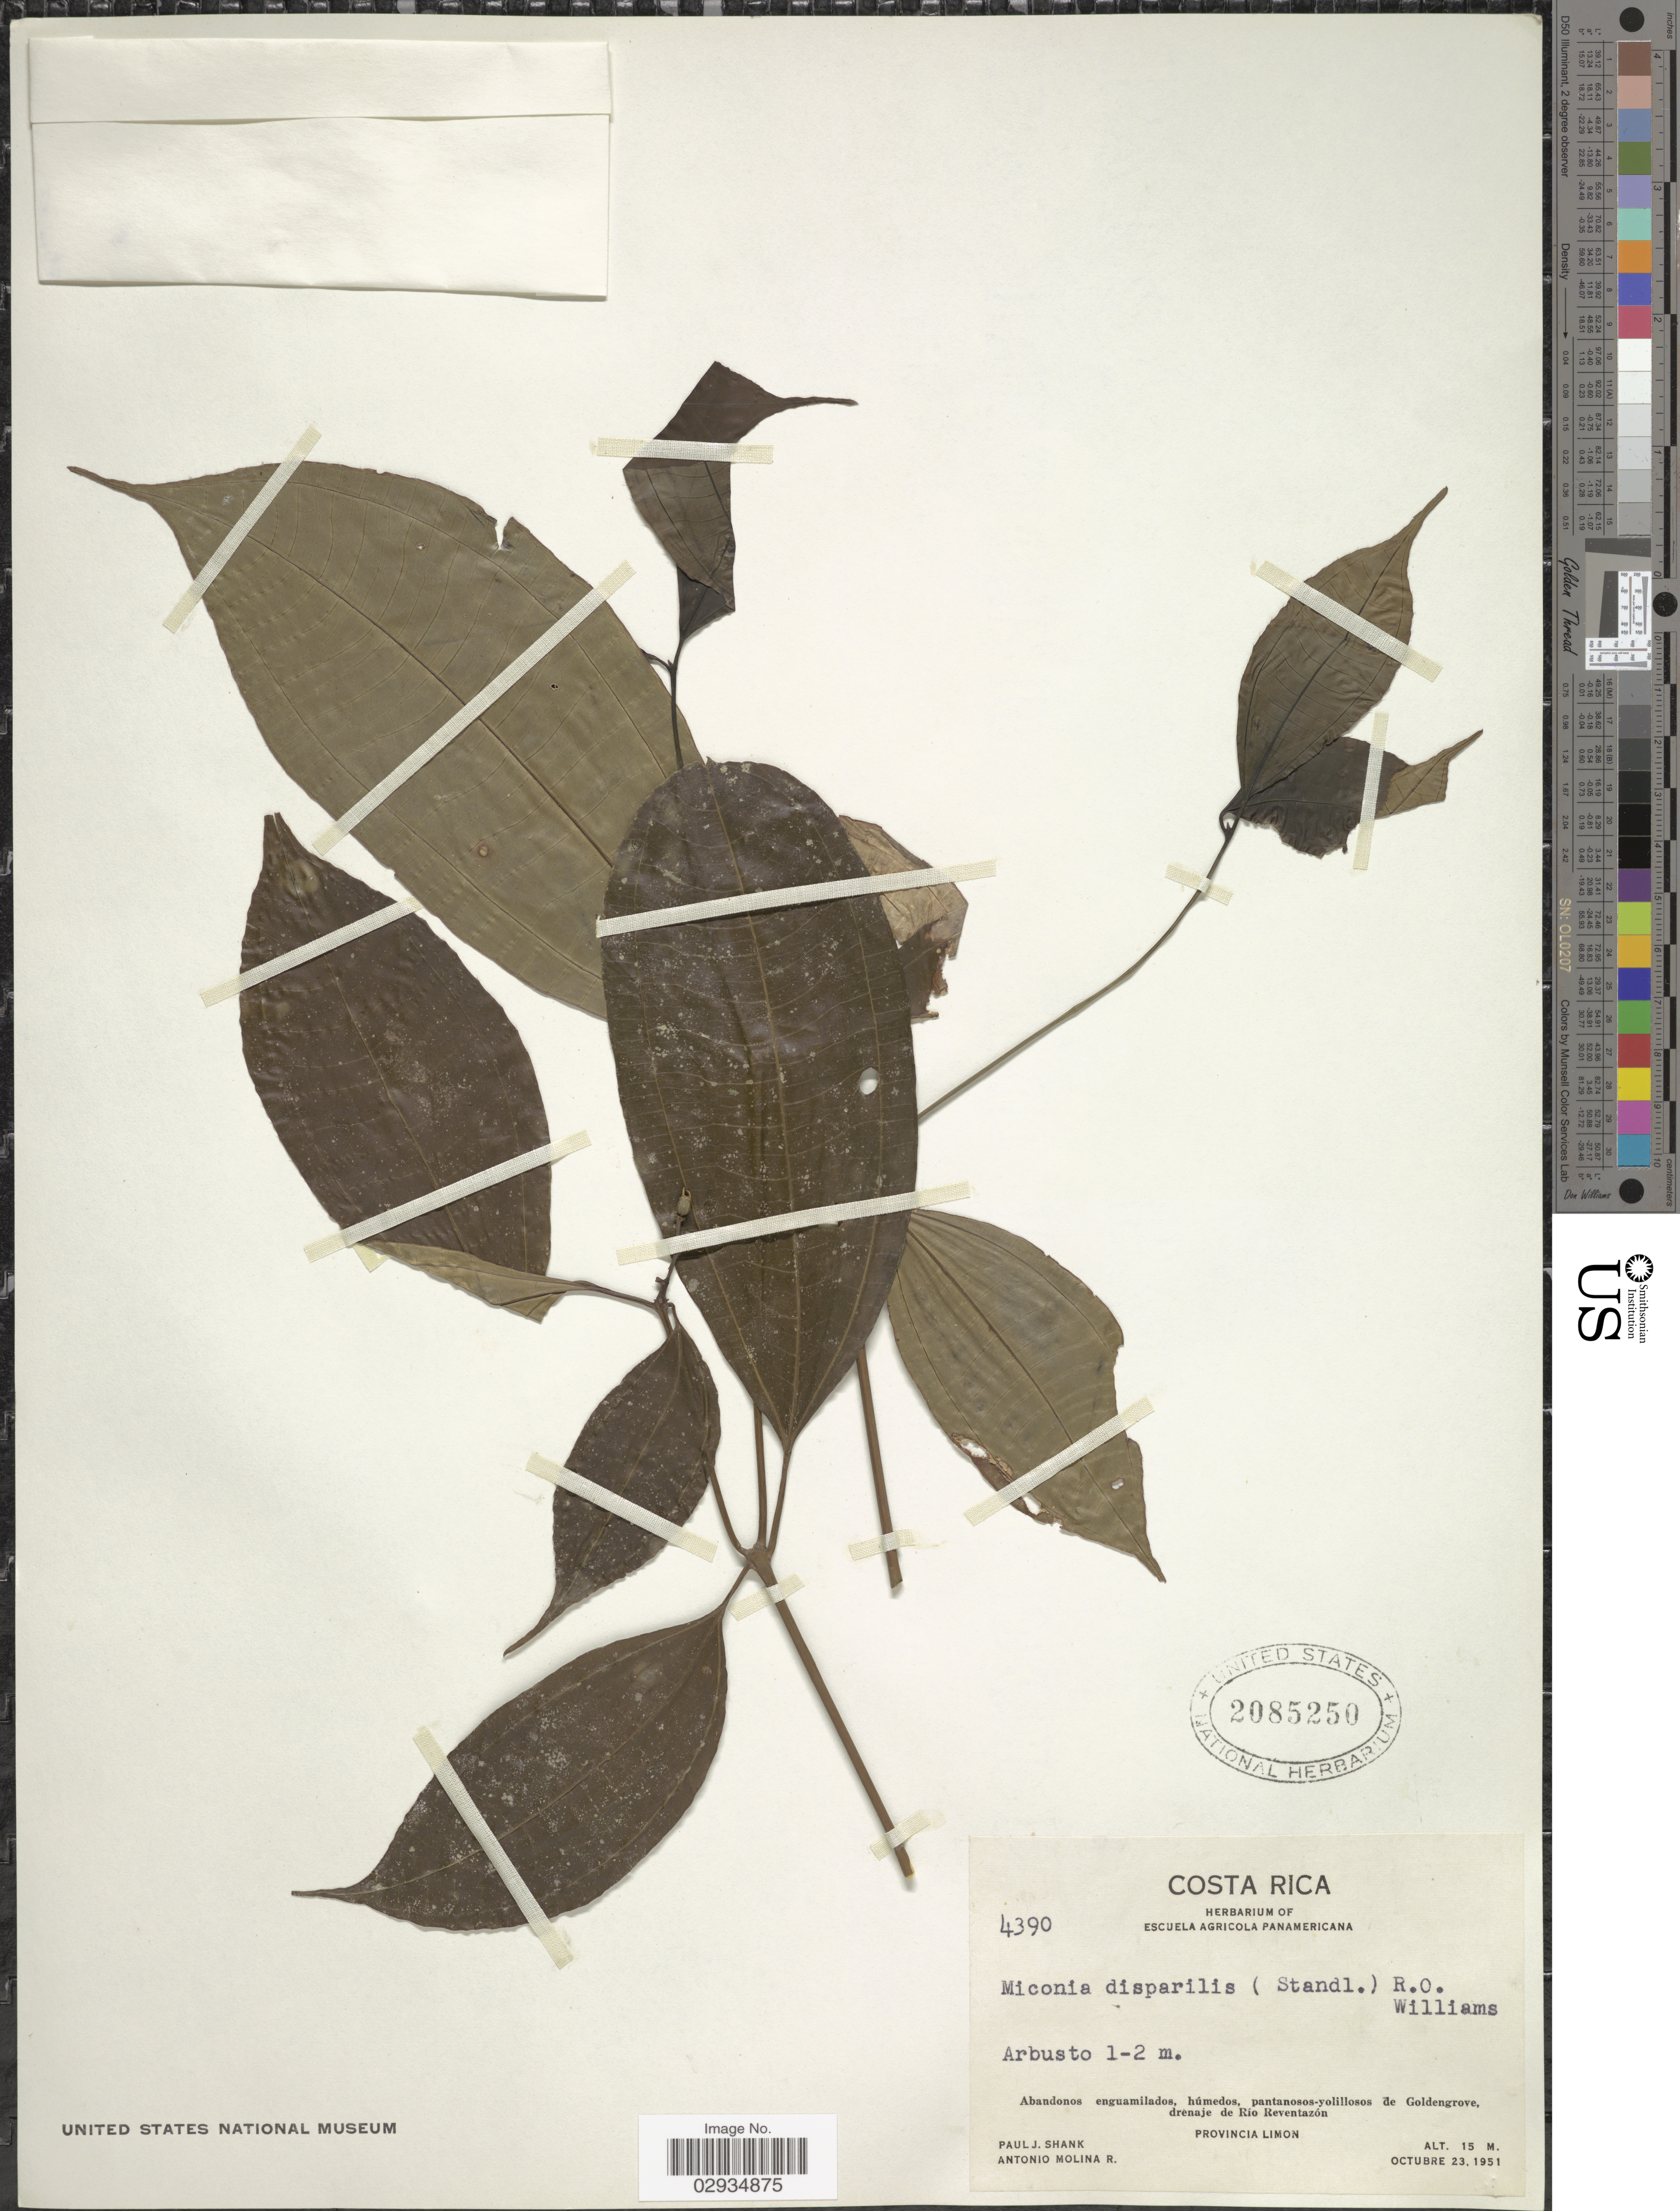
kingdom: Plantae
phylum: Tracheophyta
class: Magnoliopsida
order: Myrtales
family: Melastomataceae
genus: Miconia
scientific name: Miconia lateriflora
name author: Cogn.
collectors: P. J. Shank & A. Molina R.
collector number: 4390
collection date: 1951-10-23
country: Costa Rica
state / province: Limón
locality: Goldengrove, drenaje de Río Reventazón.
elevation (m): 15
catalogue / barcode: US 2085250